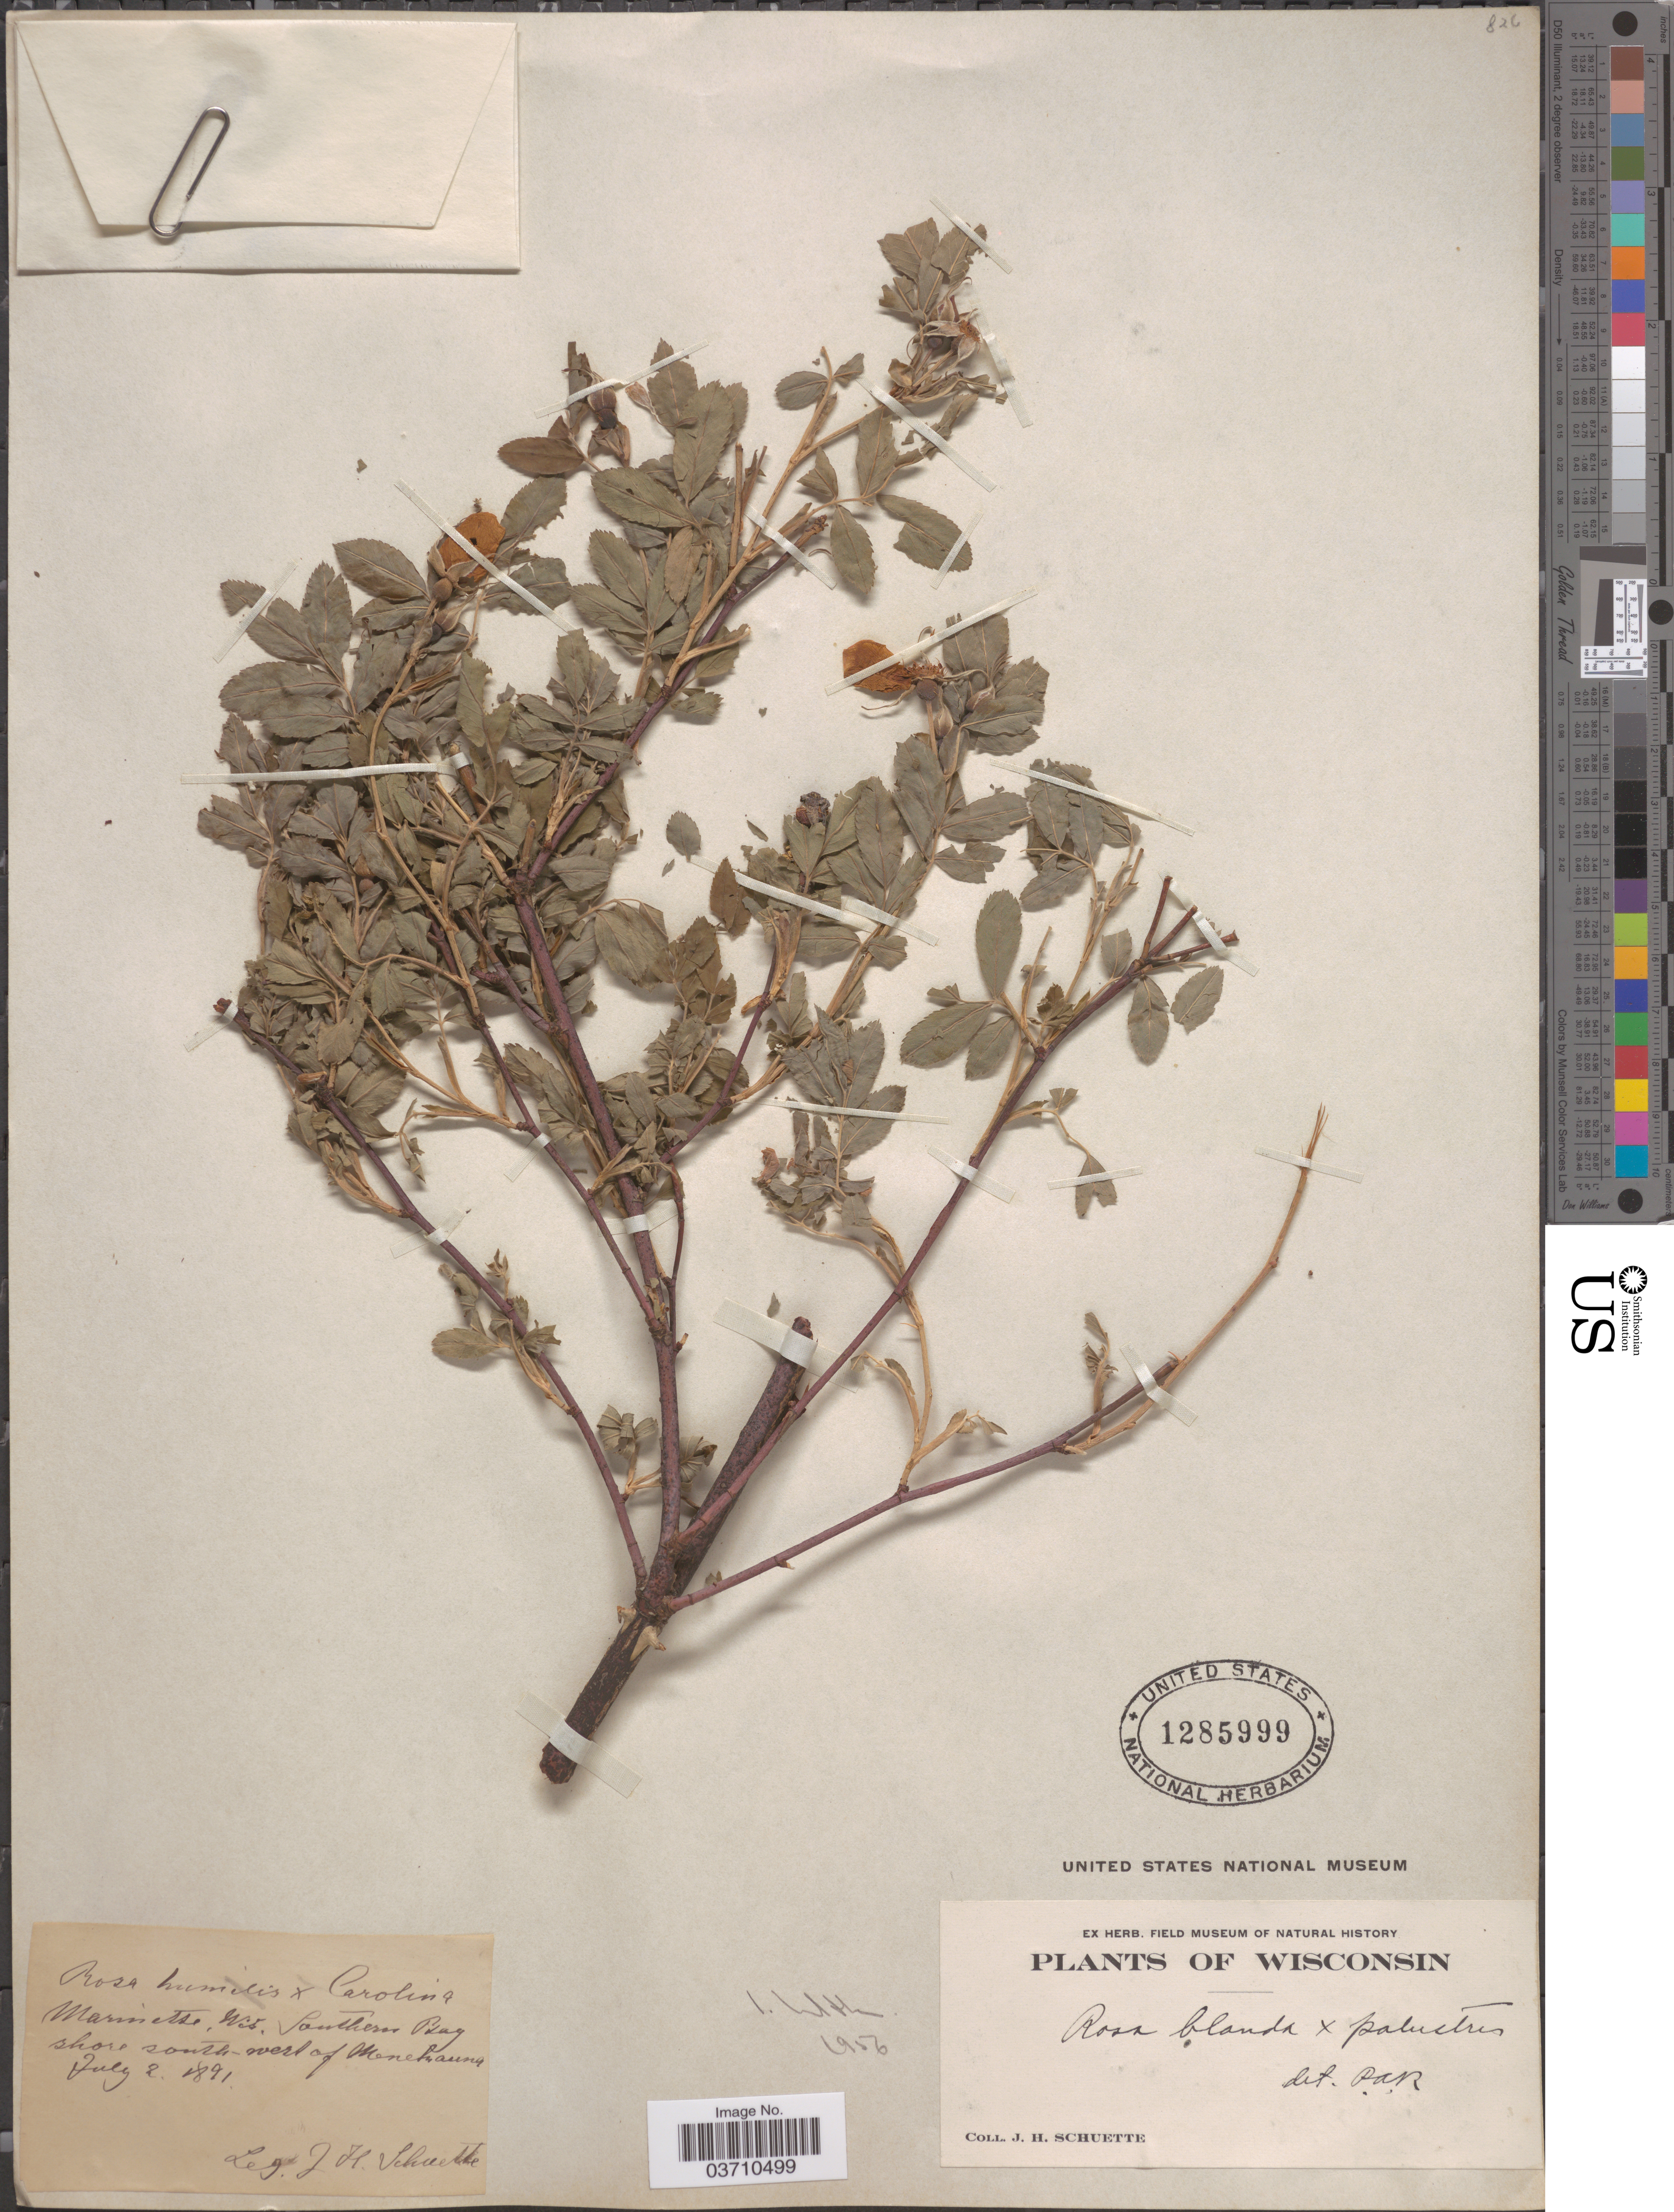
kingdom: Plantae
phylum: Tracheophyta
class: Magnoliopsida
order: Rosales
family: Rosaceae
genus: Rosa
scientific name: Rosa blanda x R. palustris Marshall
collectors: J. H. Schuette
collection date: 1891-07-02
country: United States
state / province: Wisconsin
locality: Marinette. Southern Bay shore south-west of Menekaune.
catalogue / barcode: US 1285999